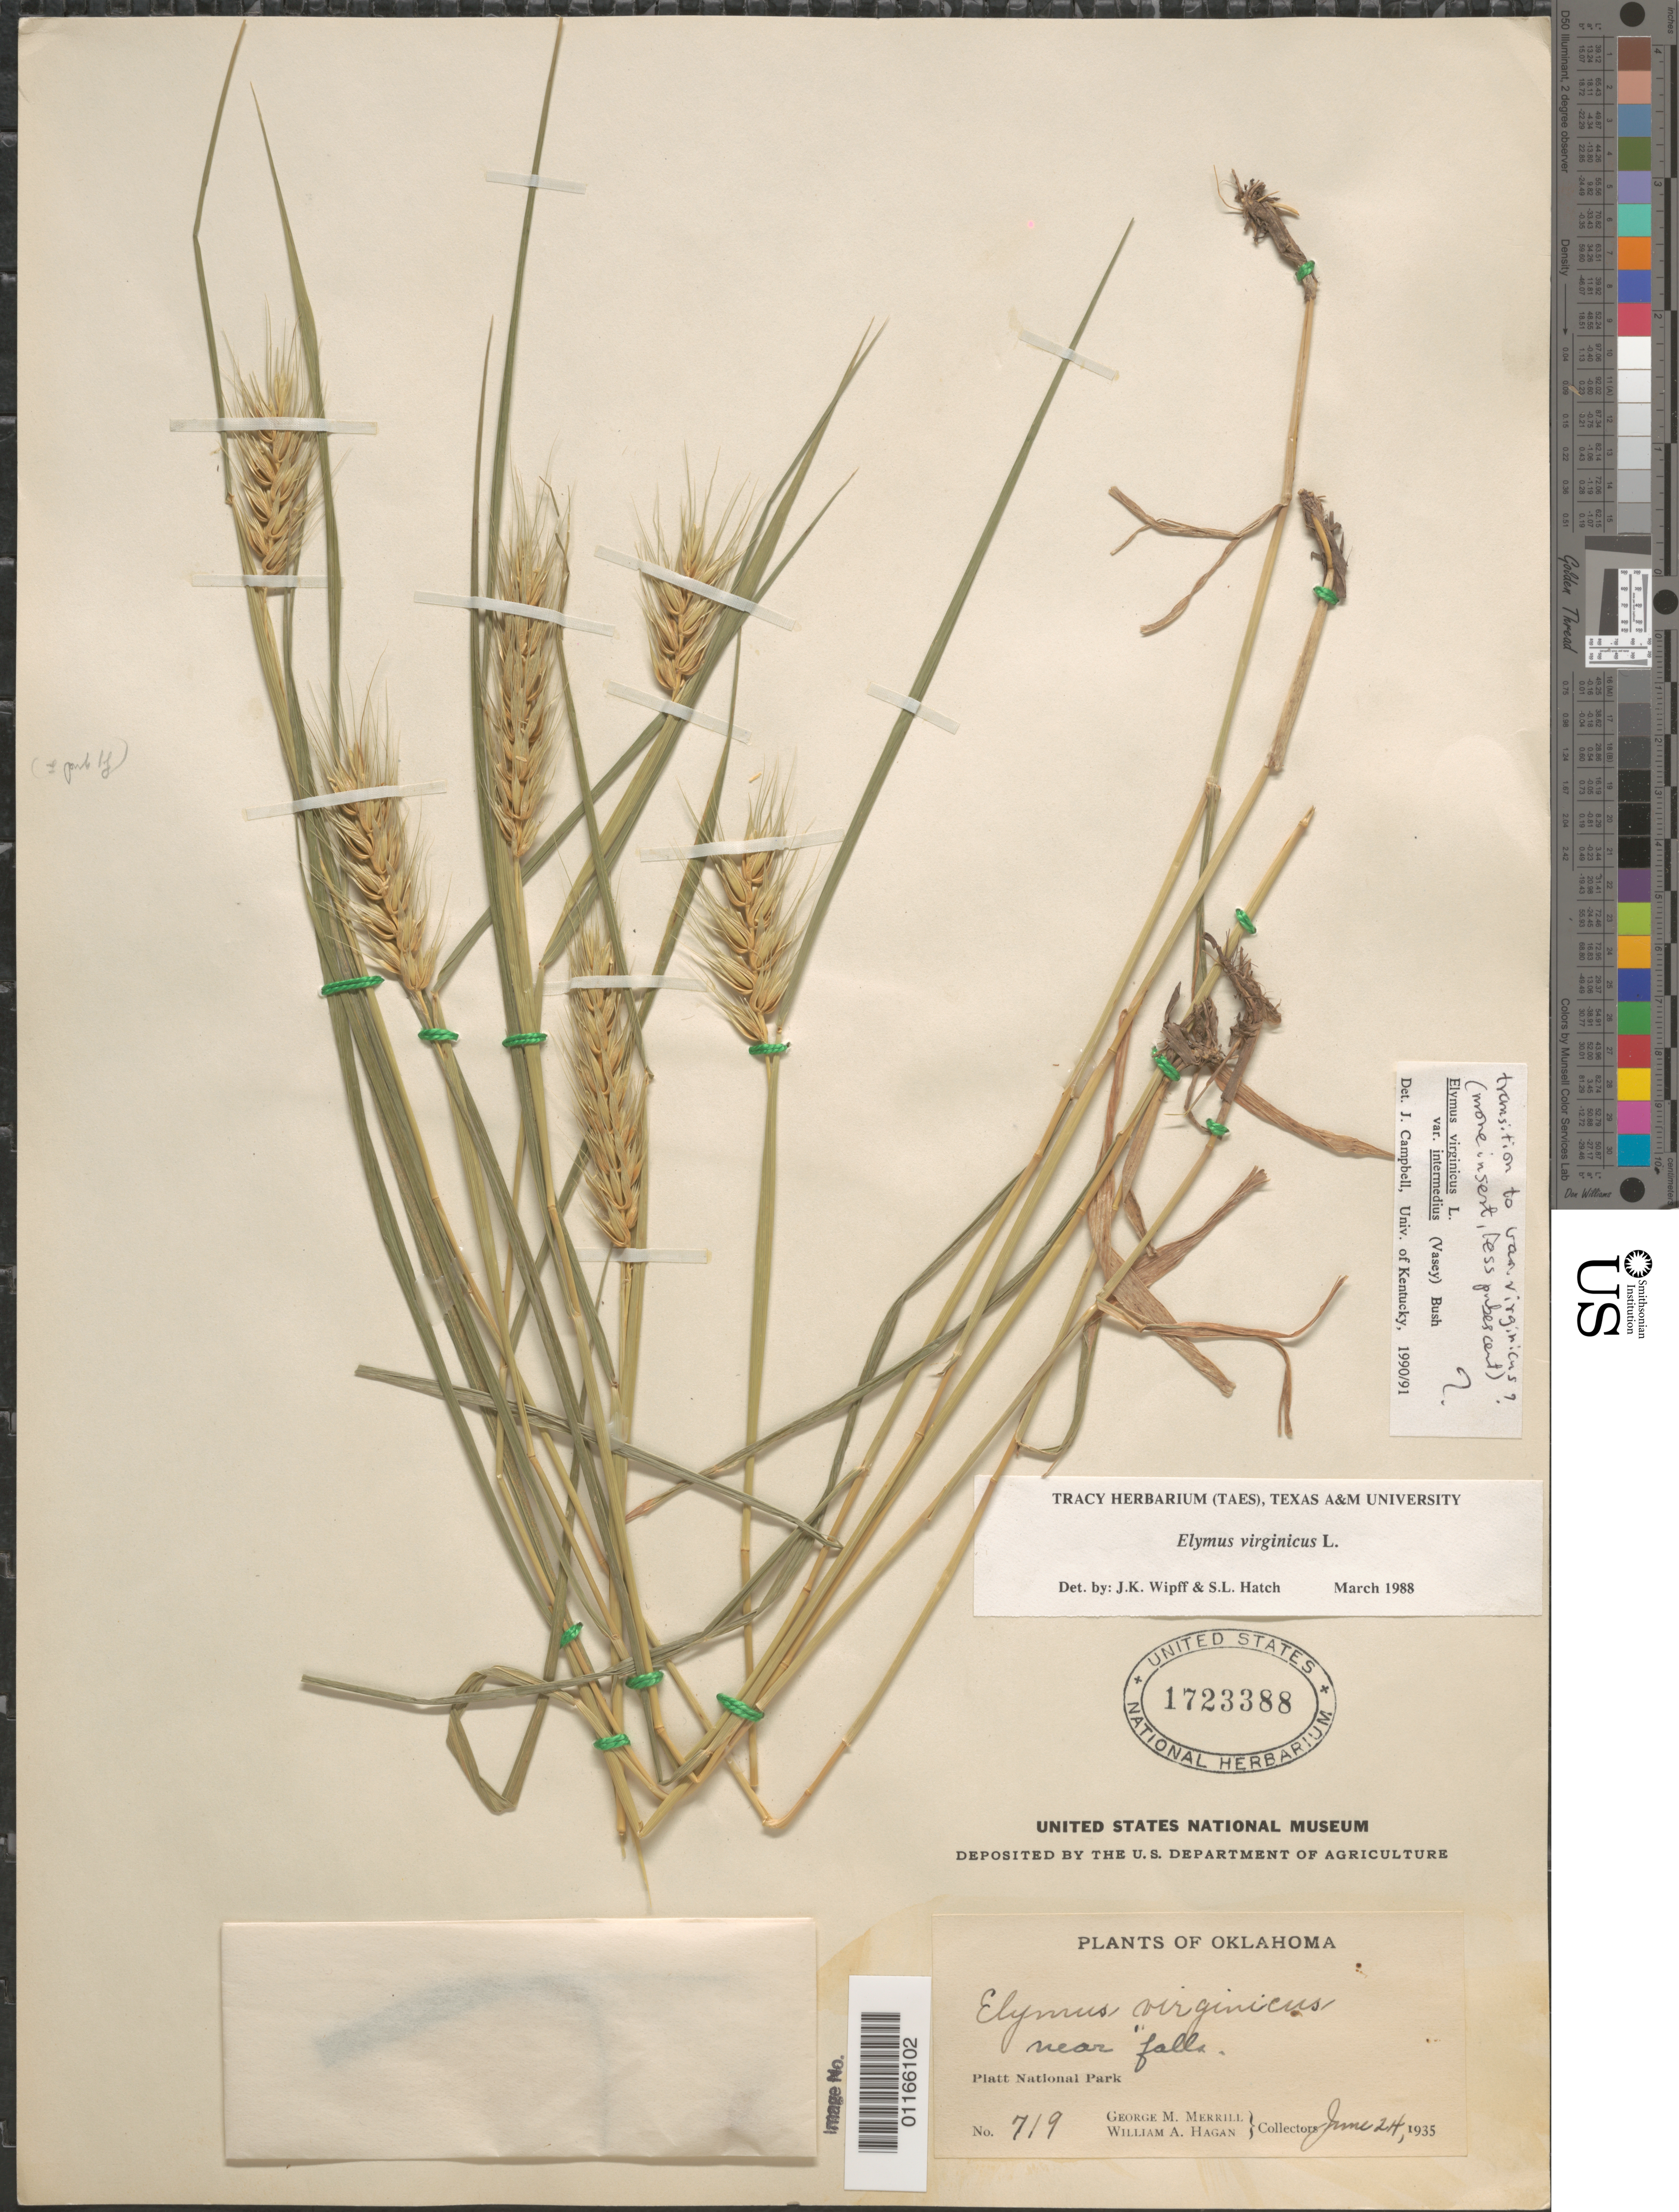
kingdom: Plantae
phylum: Tracheophyta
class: Liliopsida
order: Poales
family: Poaceae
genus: Elymus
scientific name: Elymus virginicus var. intermedius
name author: L.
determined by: Campbell, J.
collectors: G. M. Merrill & W. Hagan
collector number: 719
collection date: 1935-06-24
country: United States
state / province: Oklahoma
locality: Platt National Park.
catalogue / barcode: US 1723388